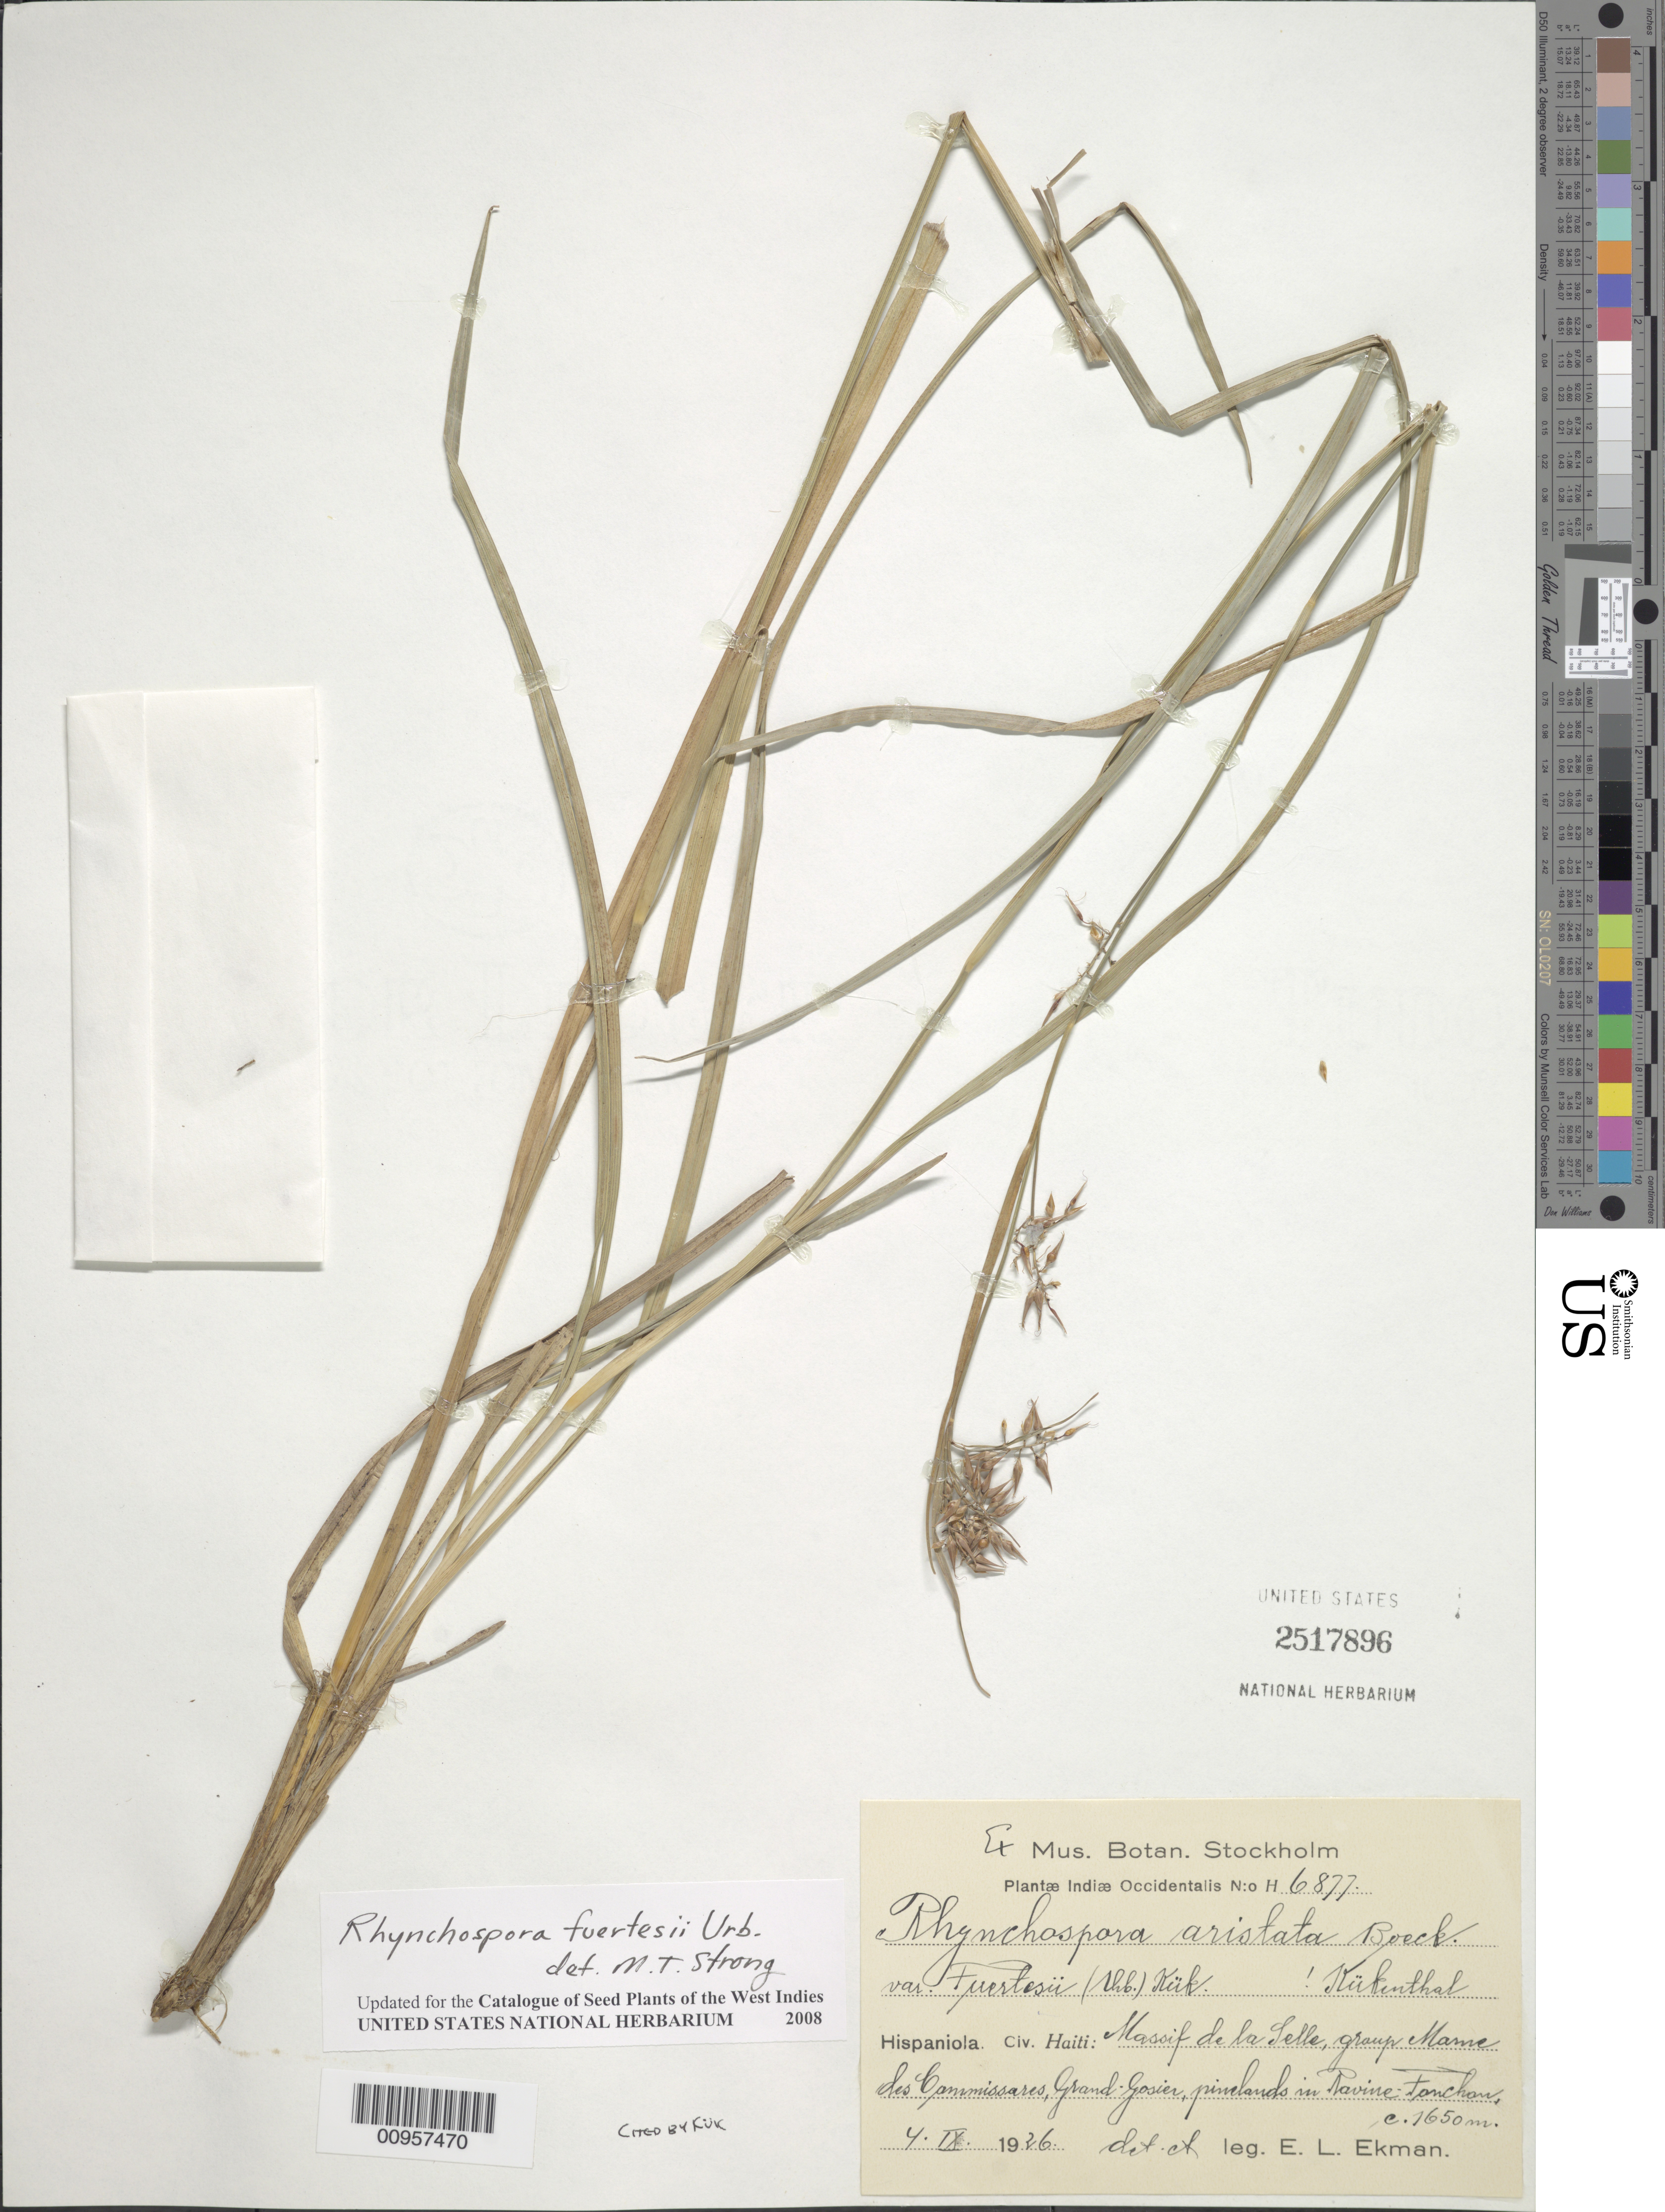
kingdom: Plantae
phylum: Tracheophyta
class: Liliopsida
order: Poales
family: Cyperaceae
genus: Rhynchospora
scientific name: Rhynchospora fuertesii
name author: Urb.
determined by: Strong, M. T., (US), Smithsonian Institution - National Museum of Natural History (UNITED STATES)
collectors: E. L. Ekman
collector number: H 6877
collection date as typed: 04 Sep 1936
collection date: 1936-09-04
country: Haiti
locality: Massif de la Selle, group Morne des Commissaires, Grand Gosier, pinelands in Ravine "Fonchou"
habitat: Pinelands in ravine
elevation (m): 1650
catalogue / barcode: US 2517896